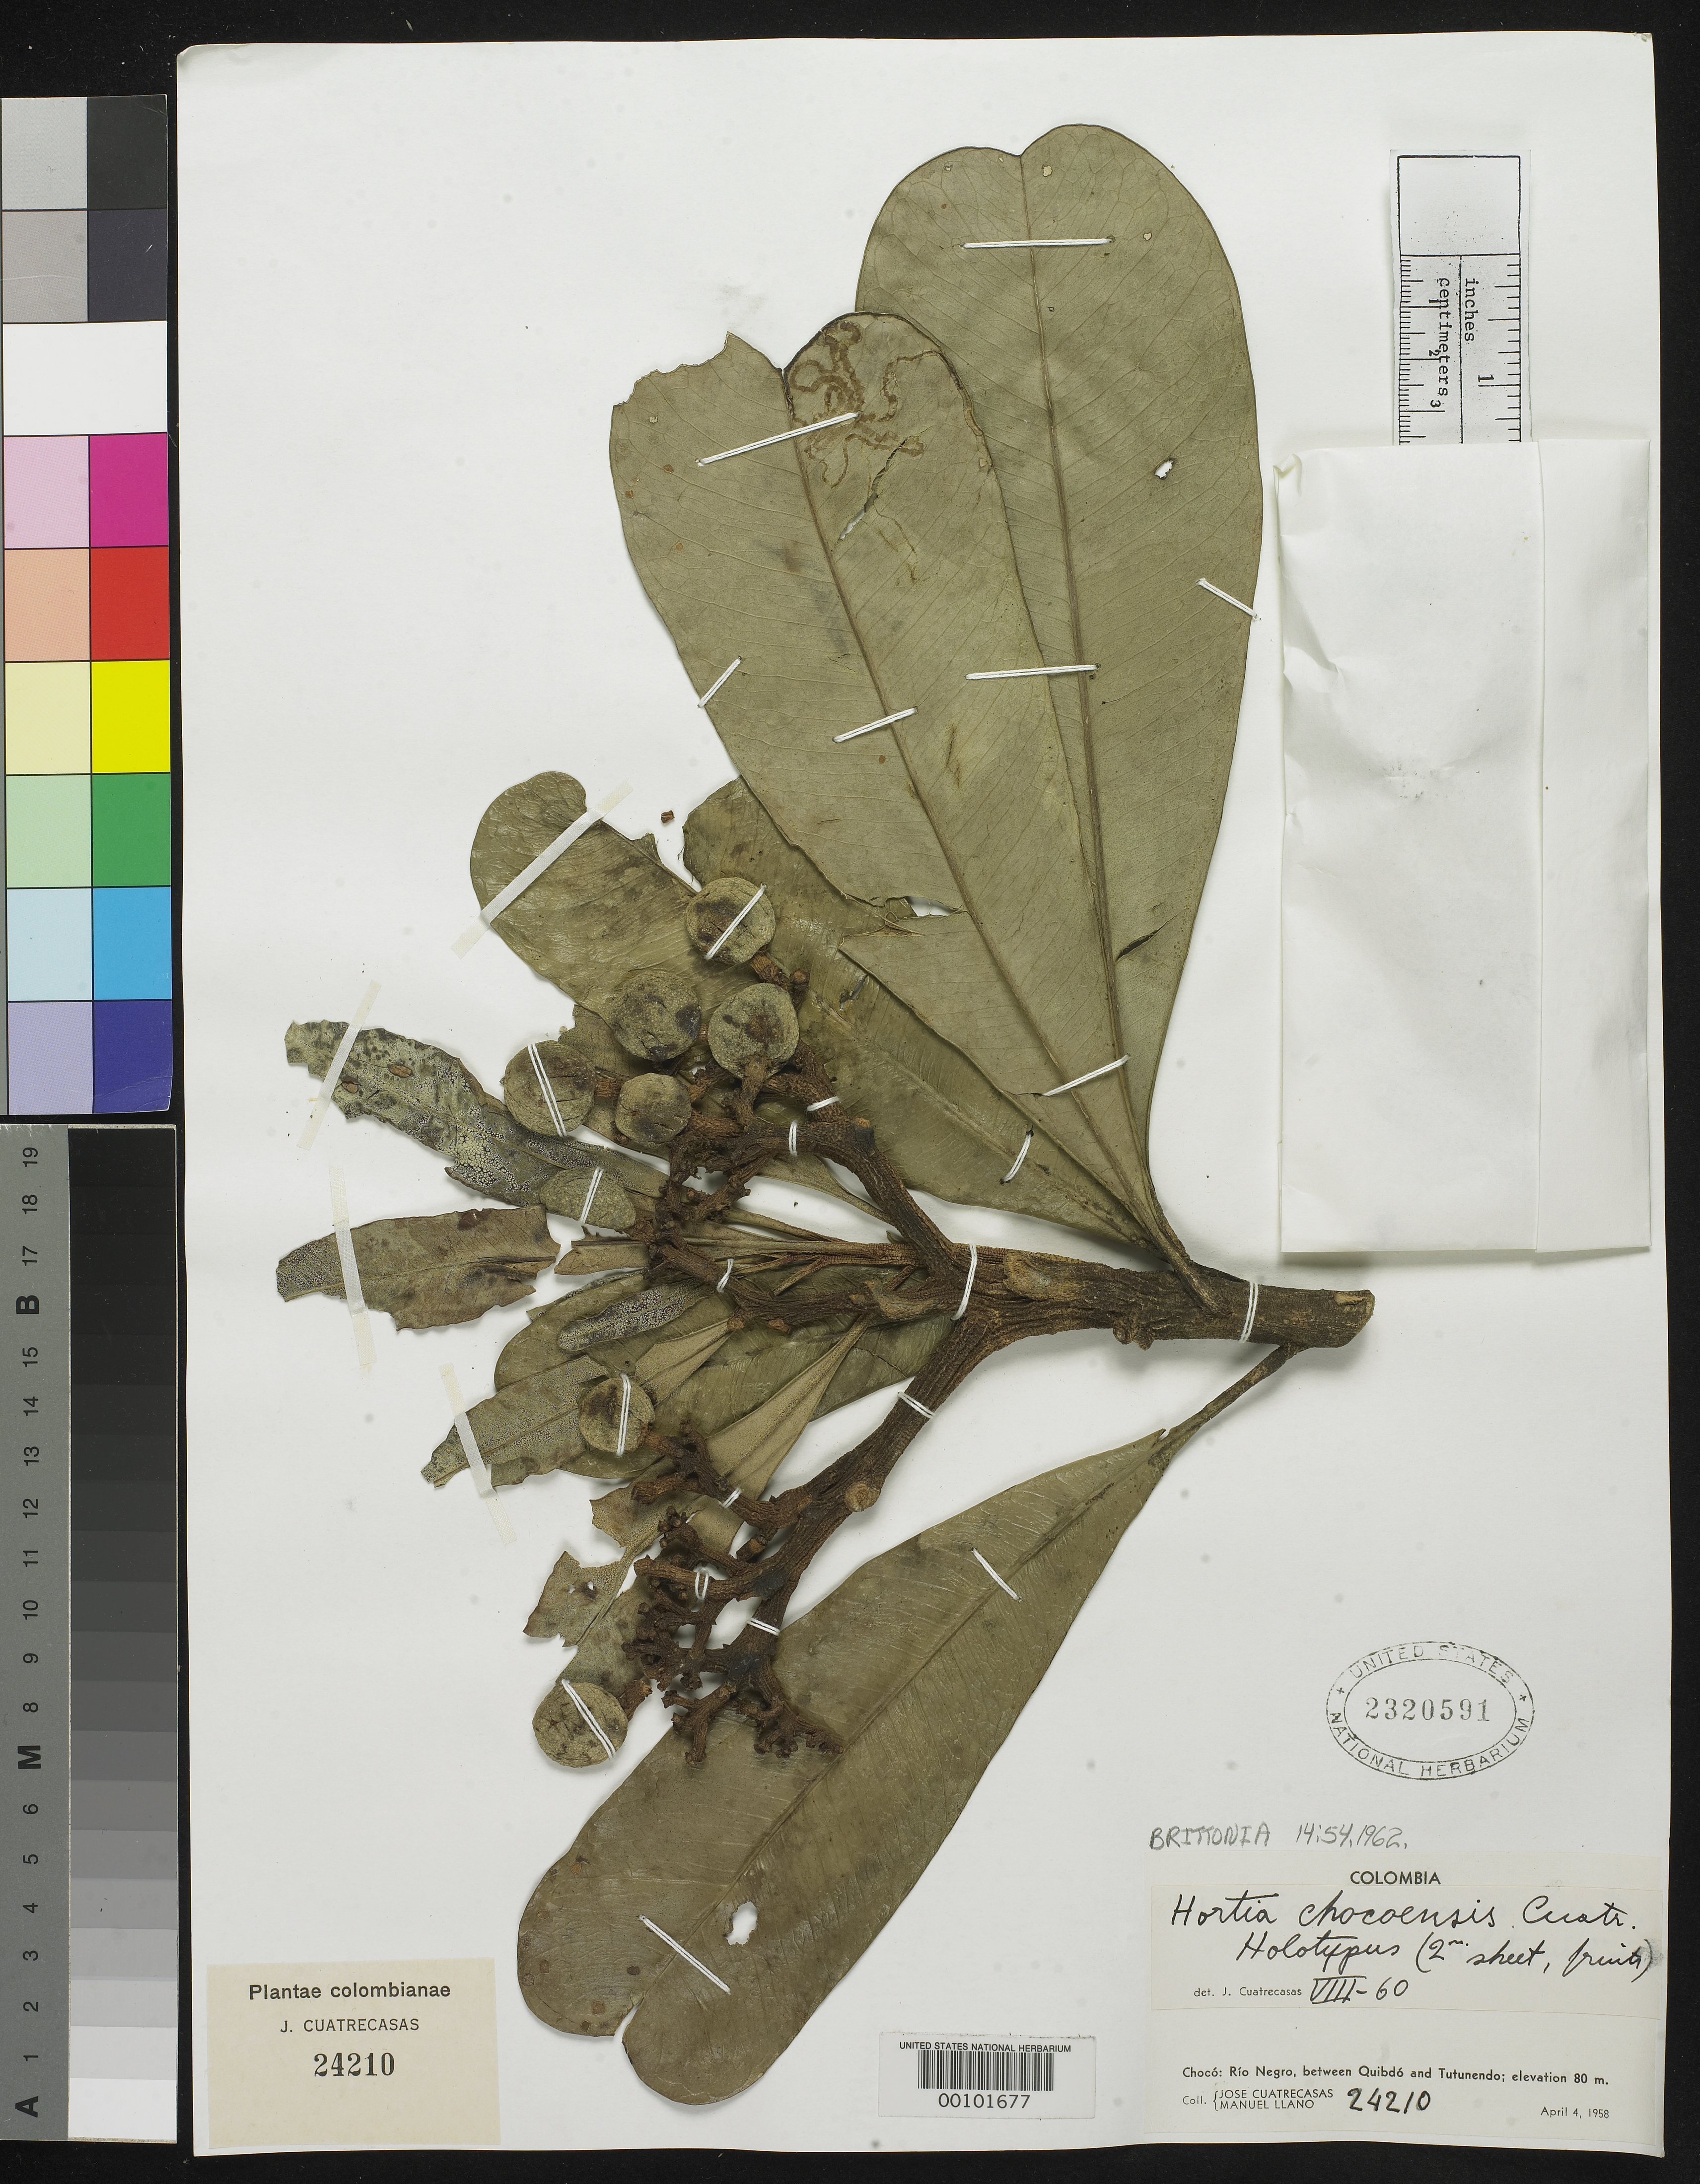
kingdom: Plantae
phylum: Tracheophyta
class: Magnoliopsida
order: Sapindales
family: Rutaceae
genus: Hortia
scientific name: Hortia chocoensis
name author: Cuatrec.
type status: Holotype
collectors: J. Cuatrecasas & M. Llano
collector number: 24210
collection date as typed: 04 Apr 1958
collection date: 1958-04-04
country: Colombia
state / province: Chocó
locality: Rio Negro, between Quibdo and TutUnendo.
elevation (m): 80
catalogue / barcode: US 2320591